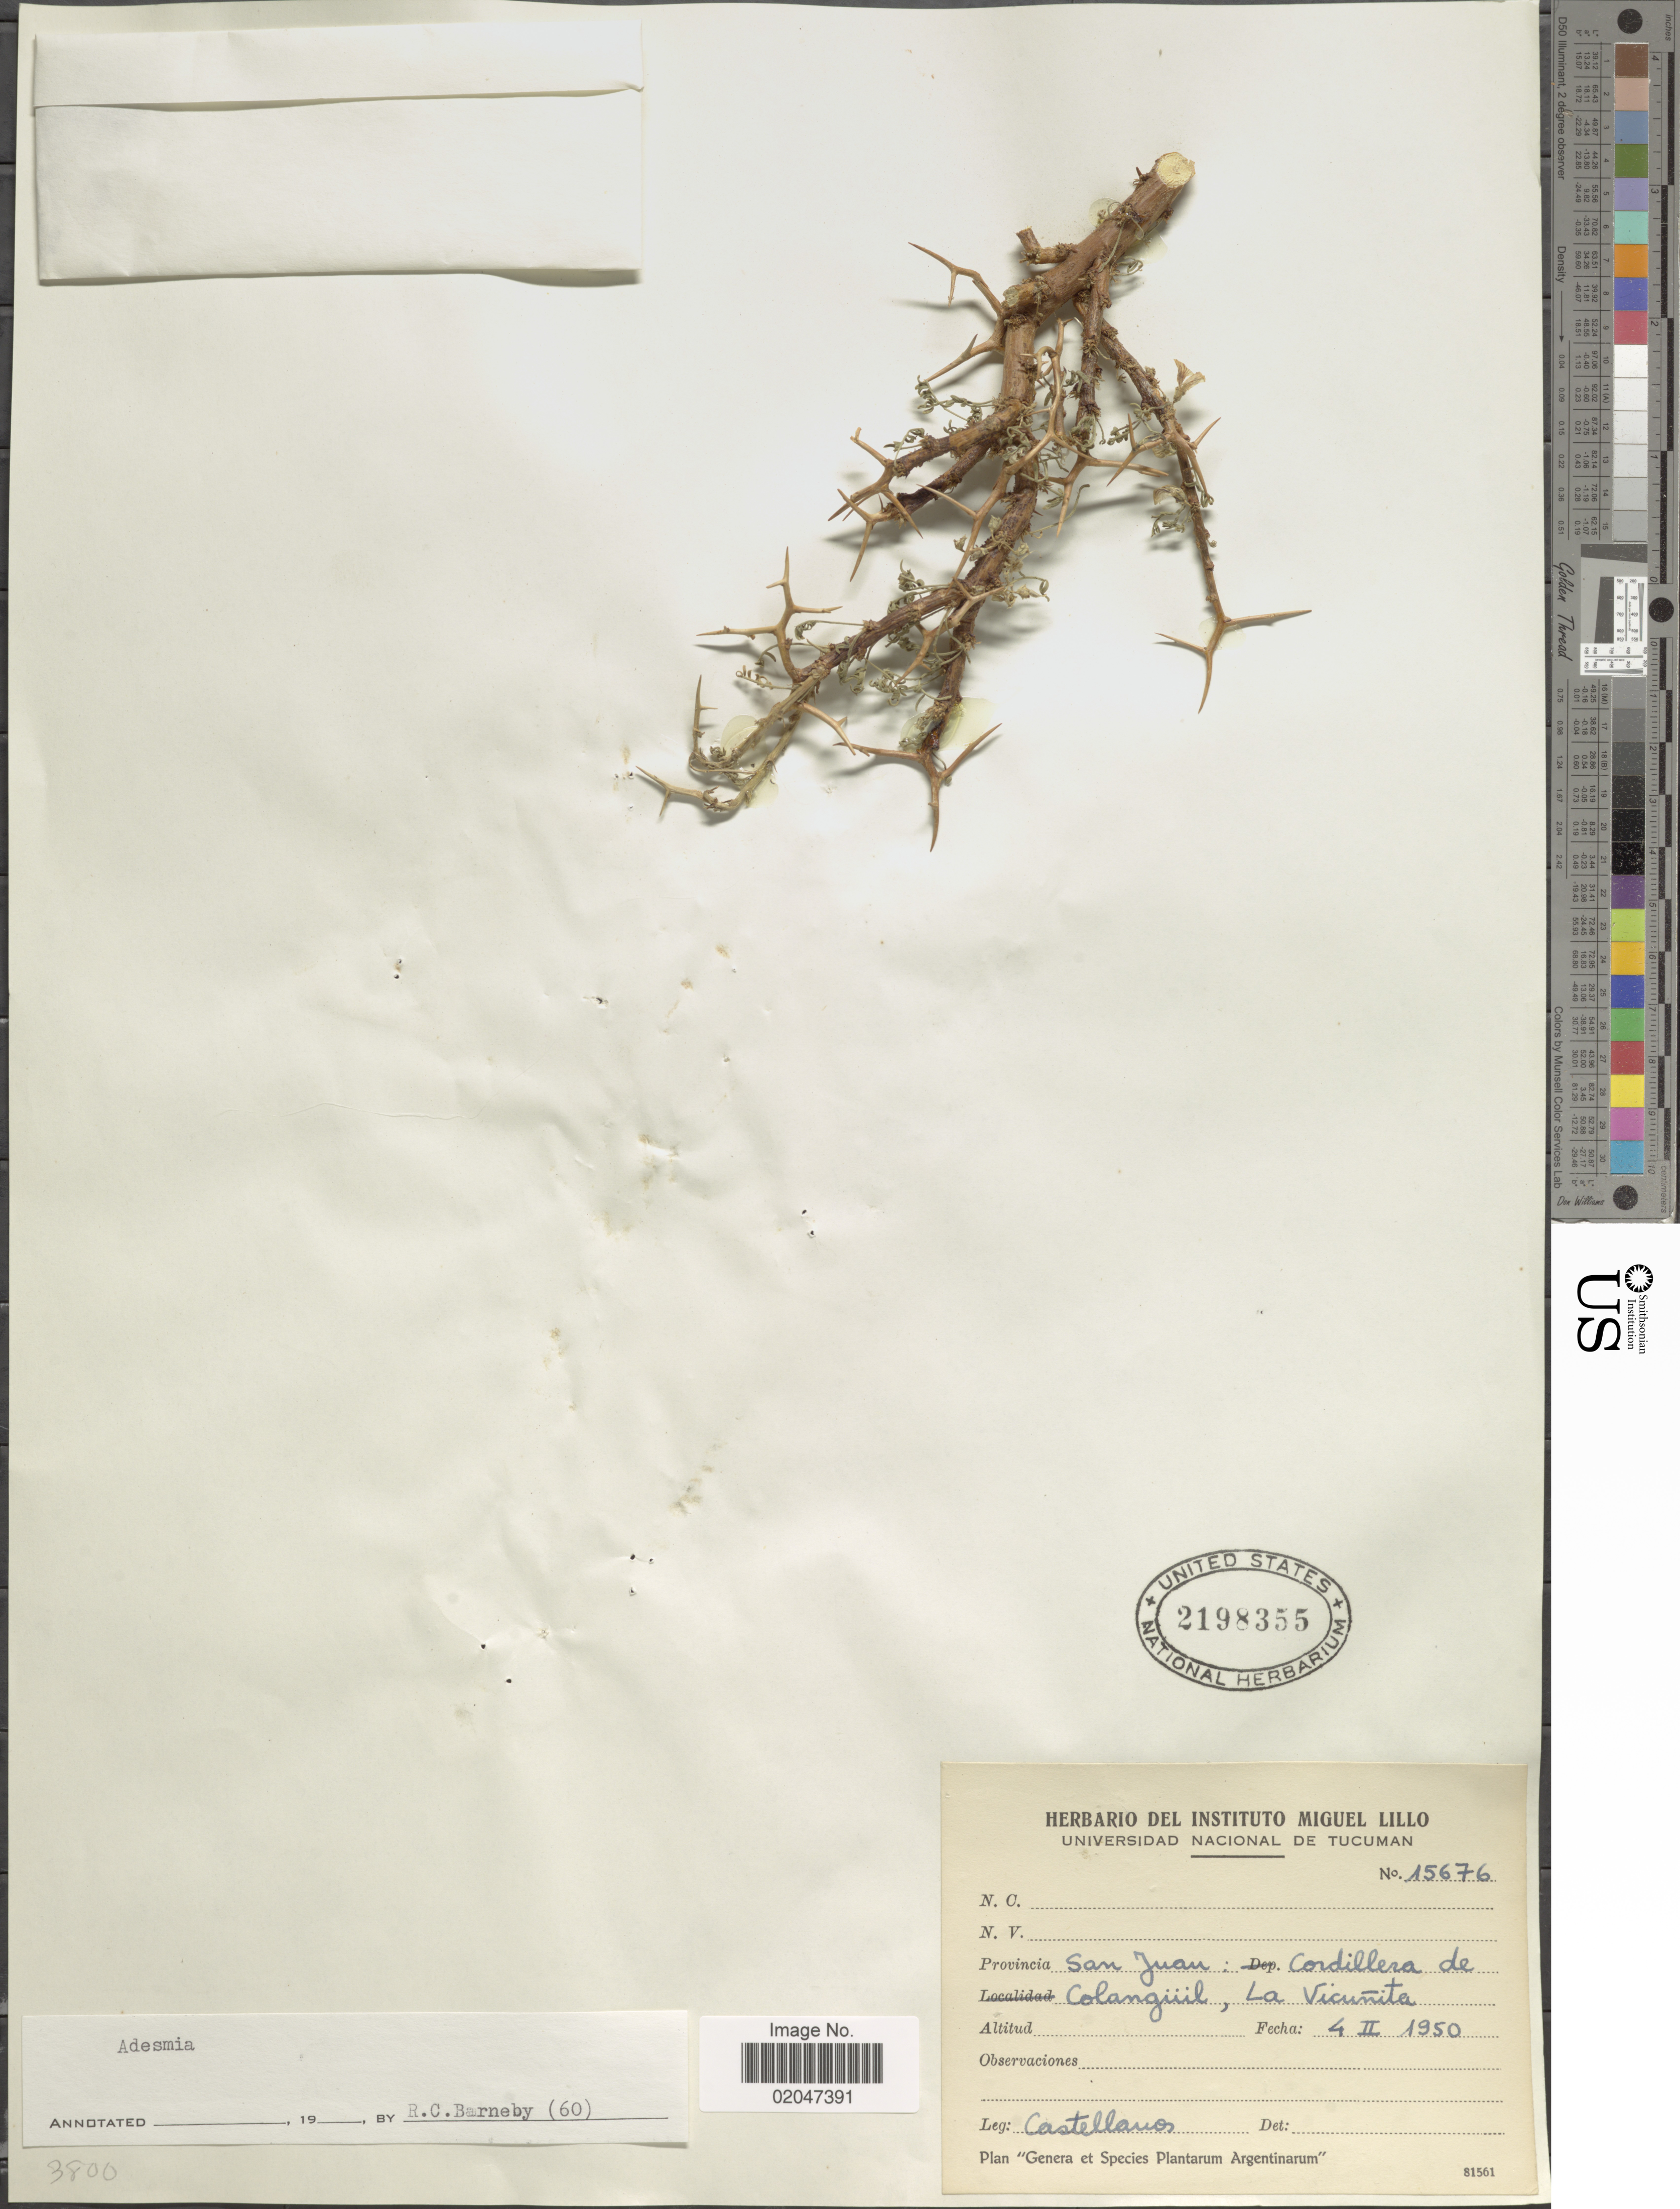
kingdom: Plantae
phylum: Tracheophyta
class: Magnoliopsida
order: Fabales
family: Fabaceae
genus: Adesmia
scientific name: Adesmia sp.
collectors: -- Castellanos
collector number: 15676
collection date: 1950-02-04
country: Argentina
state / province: San Juan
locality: Cordilla de Colanguil, la Vicunita.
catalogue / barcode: US 2198355